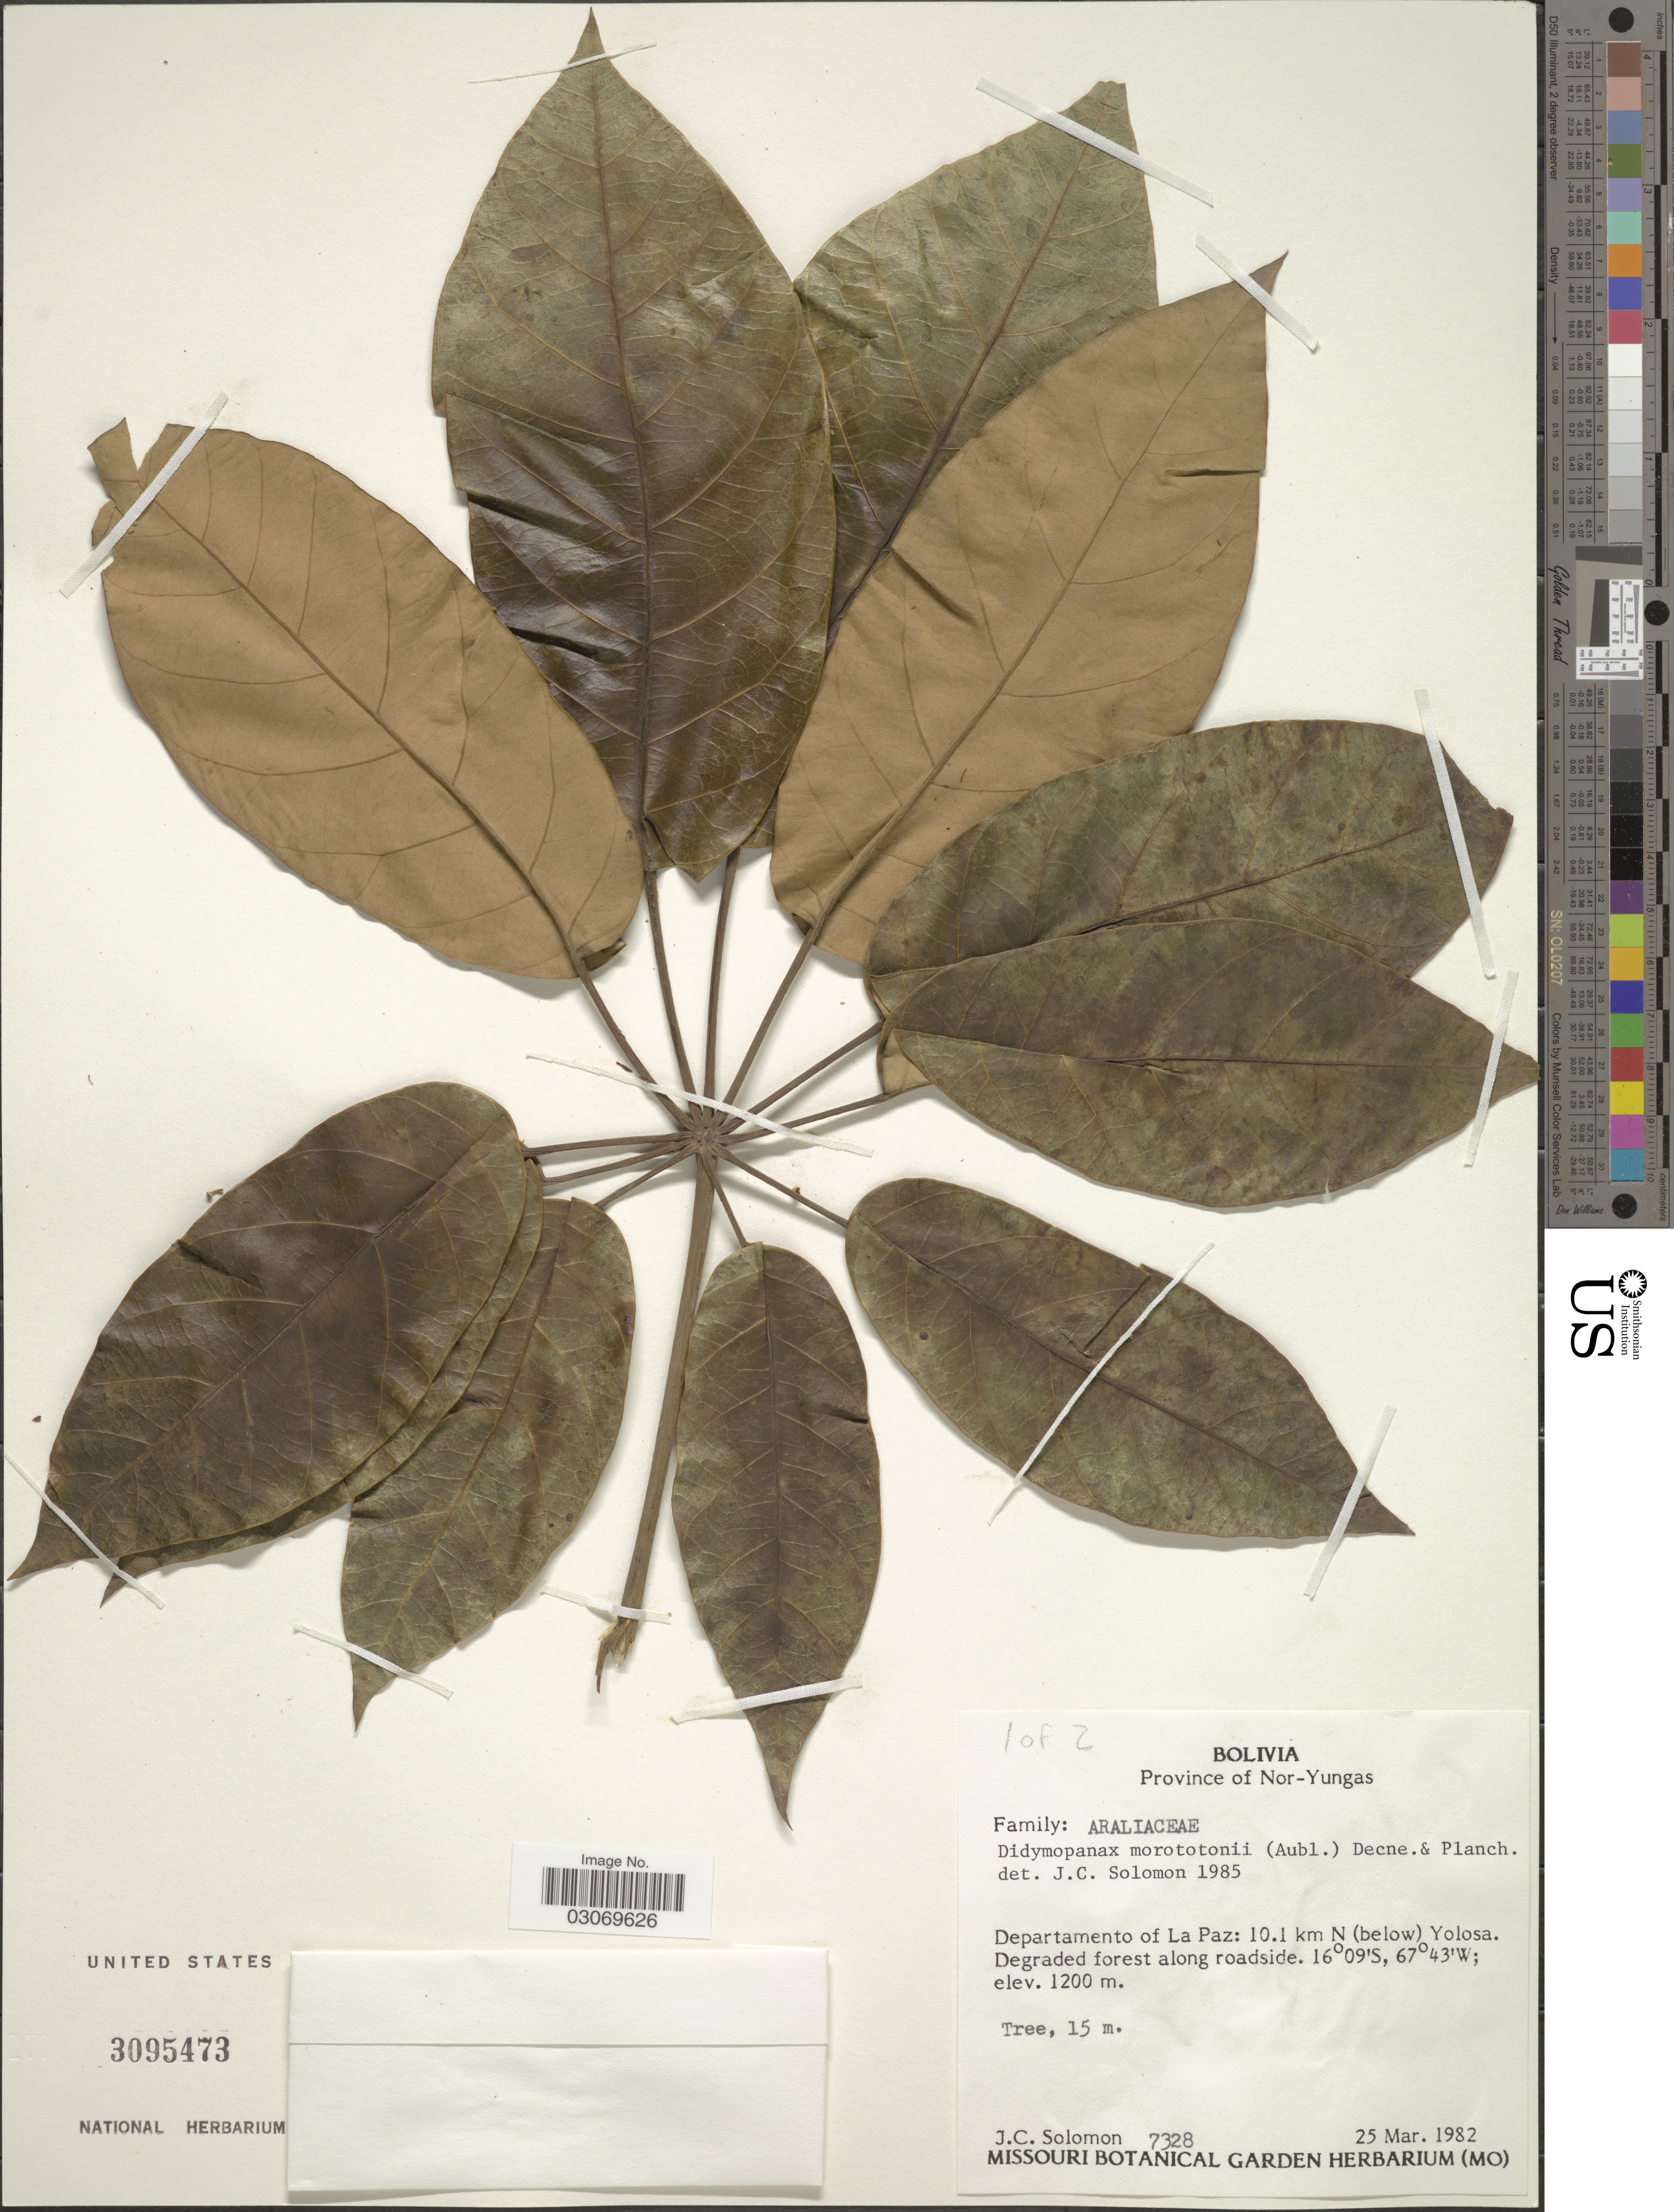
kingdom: Plantae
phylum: Tracheophyta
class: Magnoliopsida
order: Apiales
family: Araliaceae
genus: Schefflera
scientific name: Schefflera morototoni (Aubl.) Maguire, Steyerm. & Frodin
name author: (Aubl.) Maguire et al.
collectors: J. C. Solomon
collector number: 7328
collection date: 1982-03-25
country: Bolivia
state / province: La Paz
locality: Departamento of La Paz: 10.1 km N (below) Yolosa.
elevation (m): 1200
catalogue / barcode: US 3095473